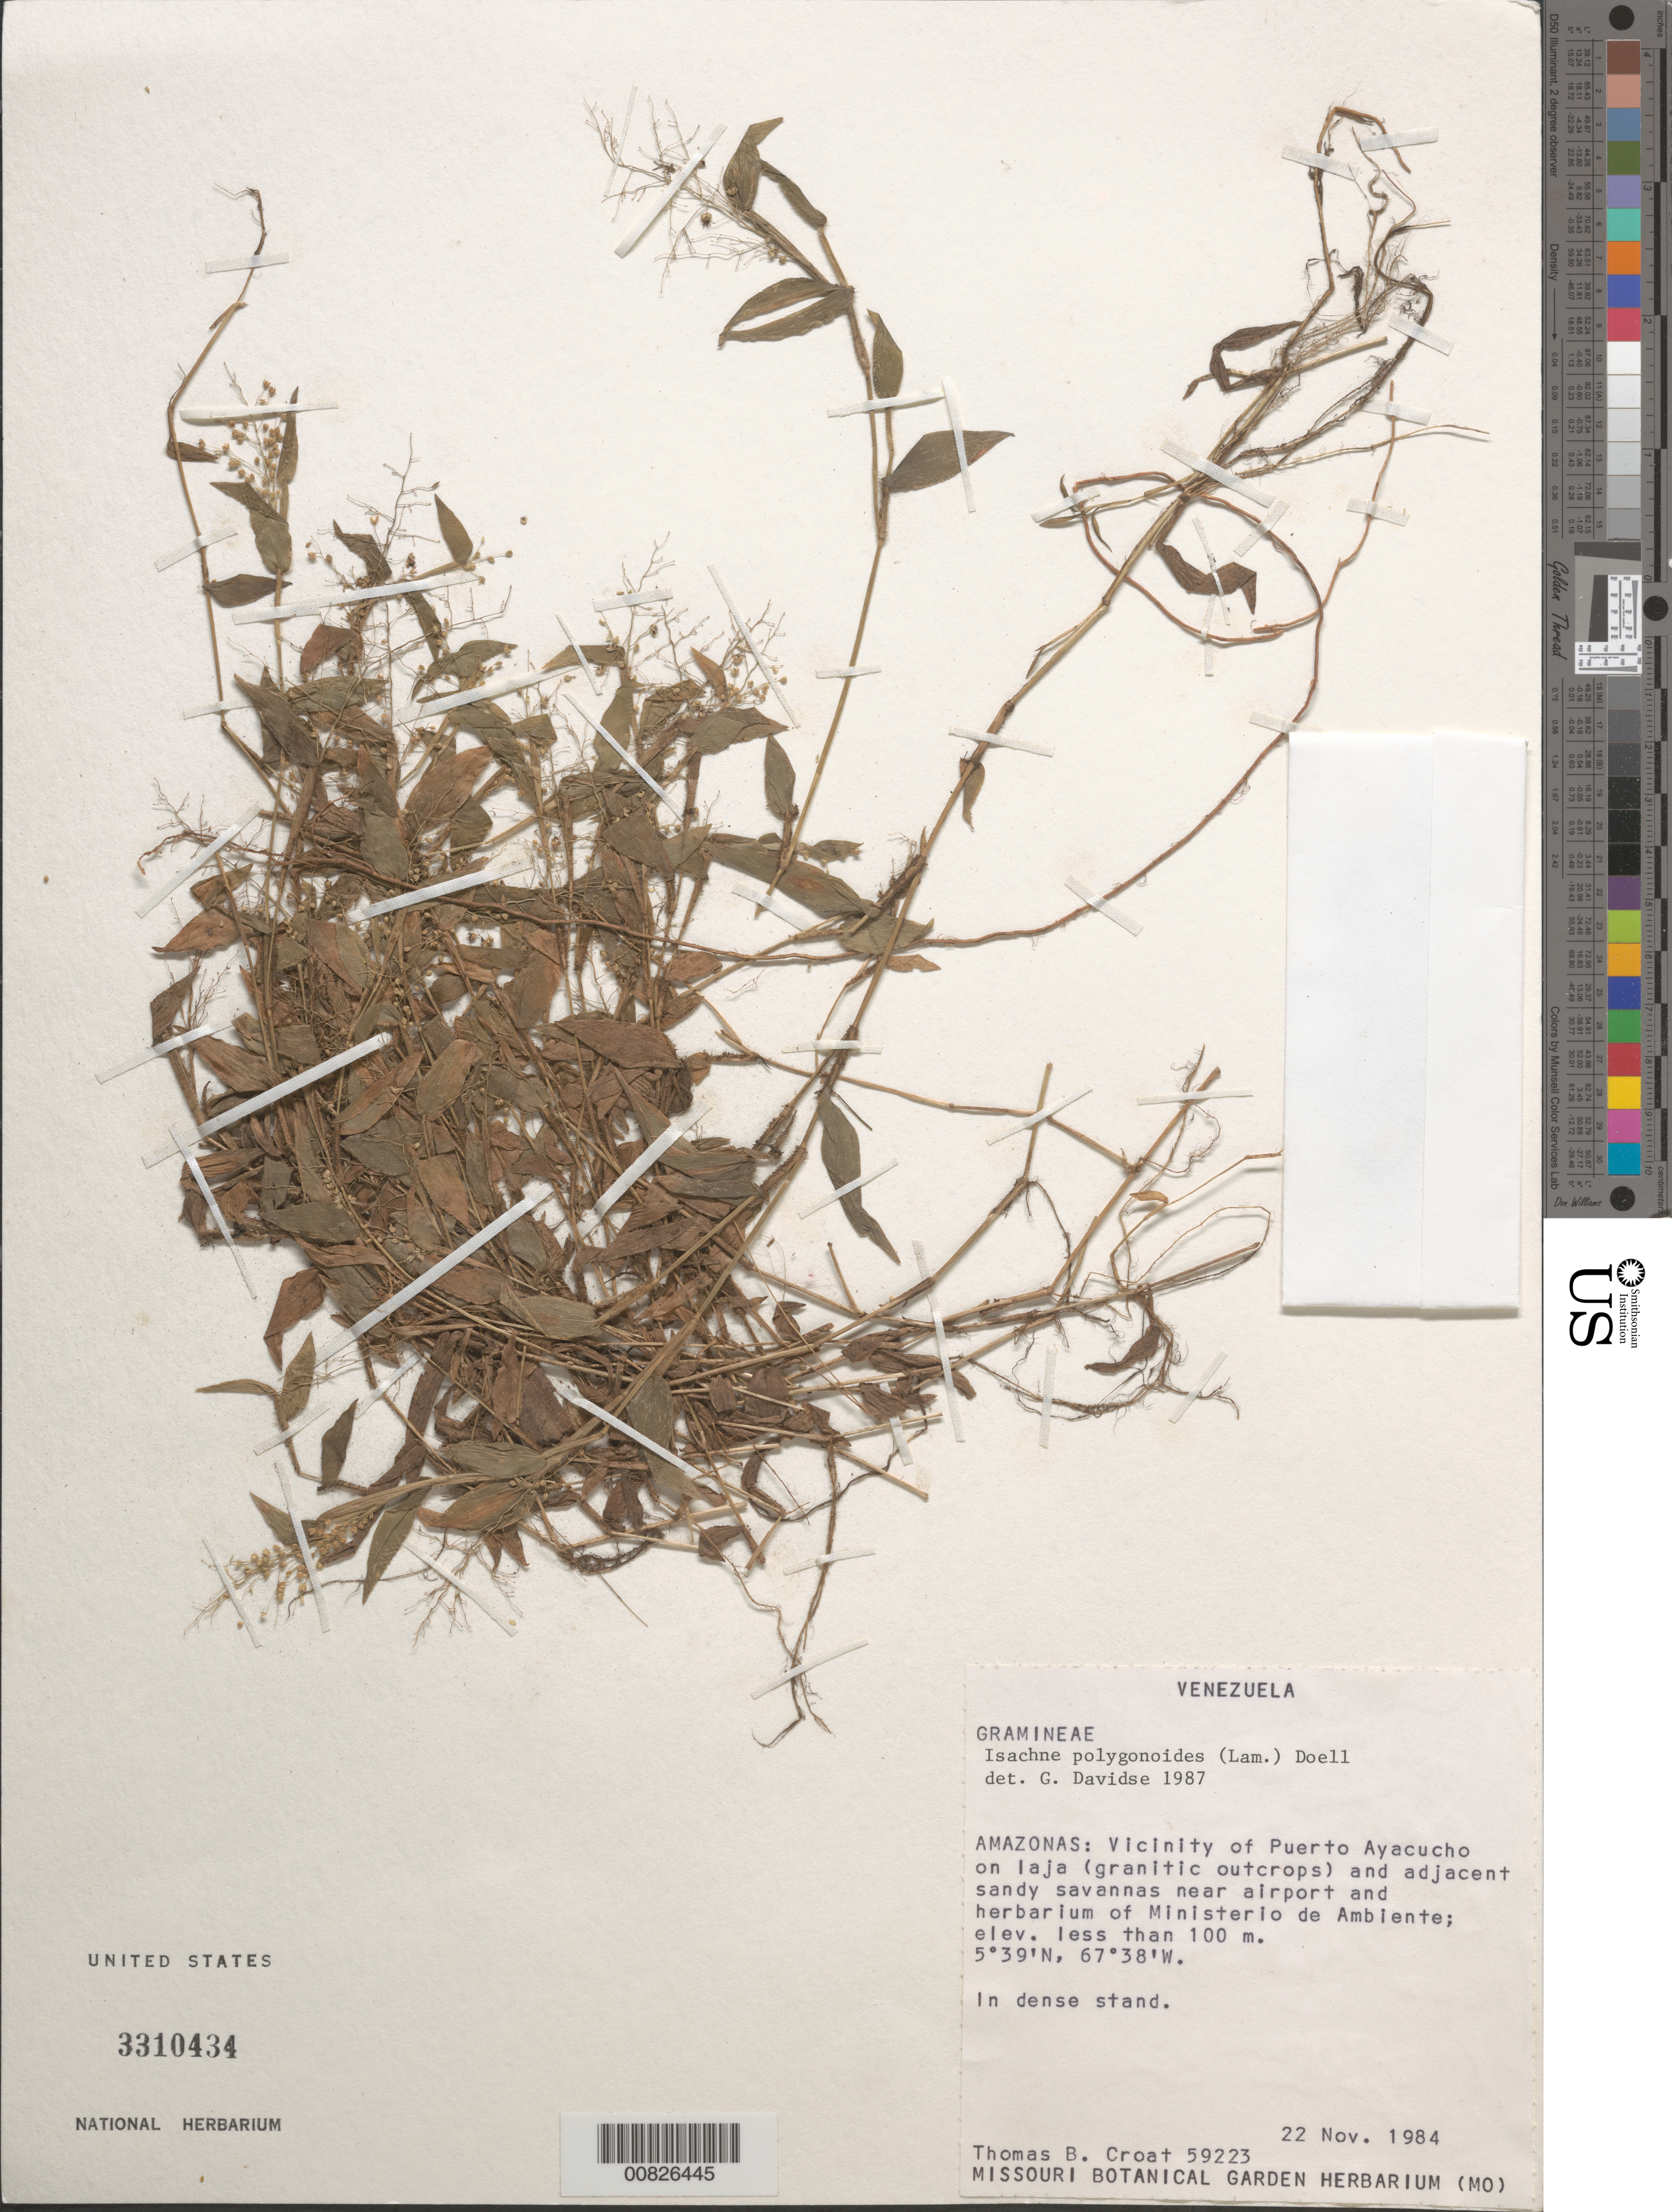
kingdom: Plantae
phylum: Tracheophyta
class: Liliopsida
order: Poales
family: Poaceae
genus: Isachne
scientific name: Isachne polygonoides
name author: (Lam.) Döll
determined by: Davidse, Gerrit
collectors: T. B. Croat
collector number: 59223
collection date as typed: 22-Nov-84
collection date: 1984-11-22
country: Venezuela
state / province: Amazonas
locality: Puerto Ayacucho, Ministerío de Ambiente, near airport and herbarium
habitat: Laja and adjacent sandy savannas, in dense stand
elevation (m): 100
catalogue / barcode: US 3310434